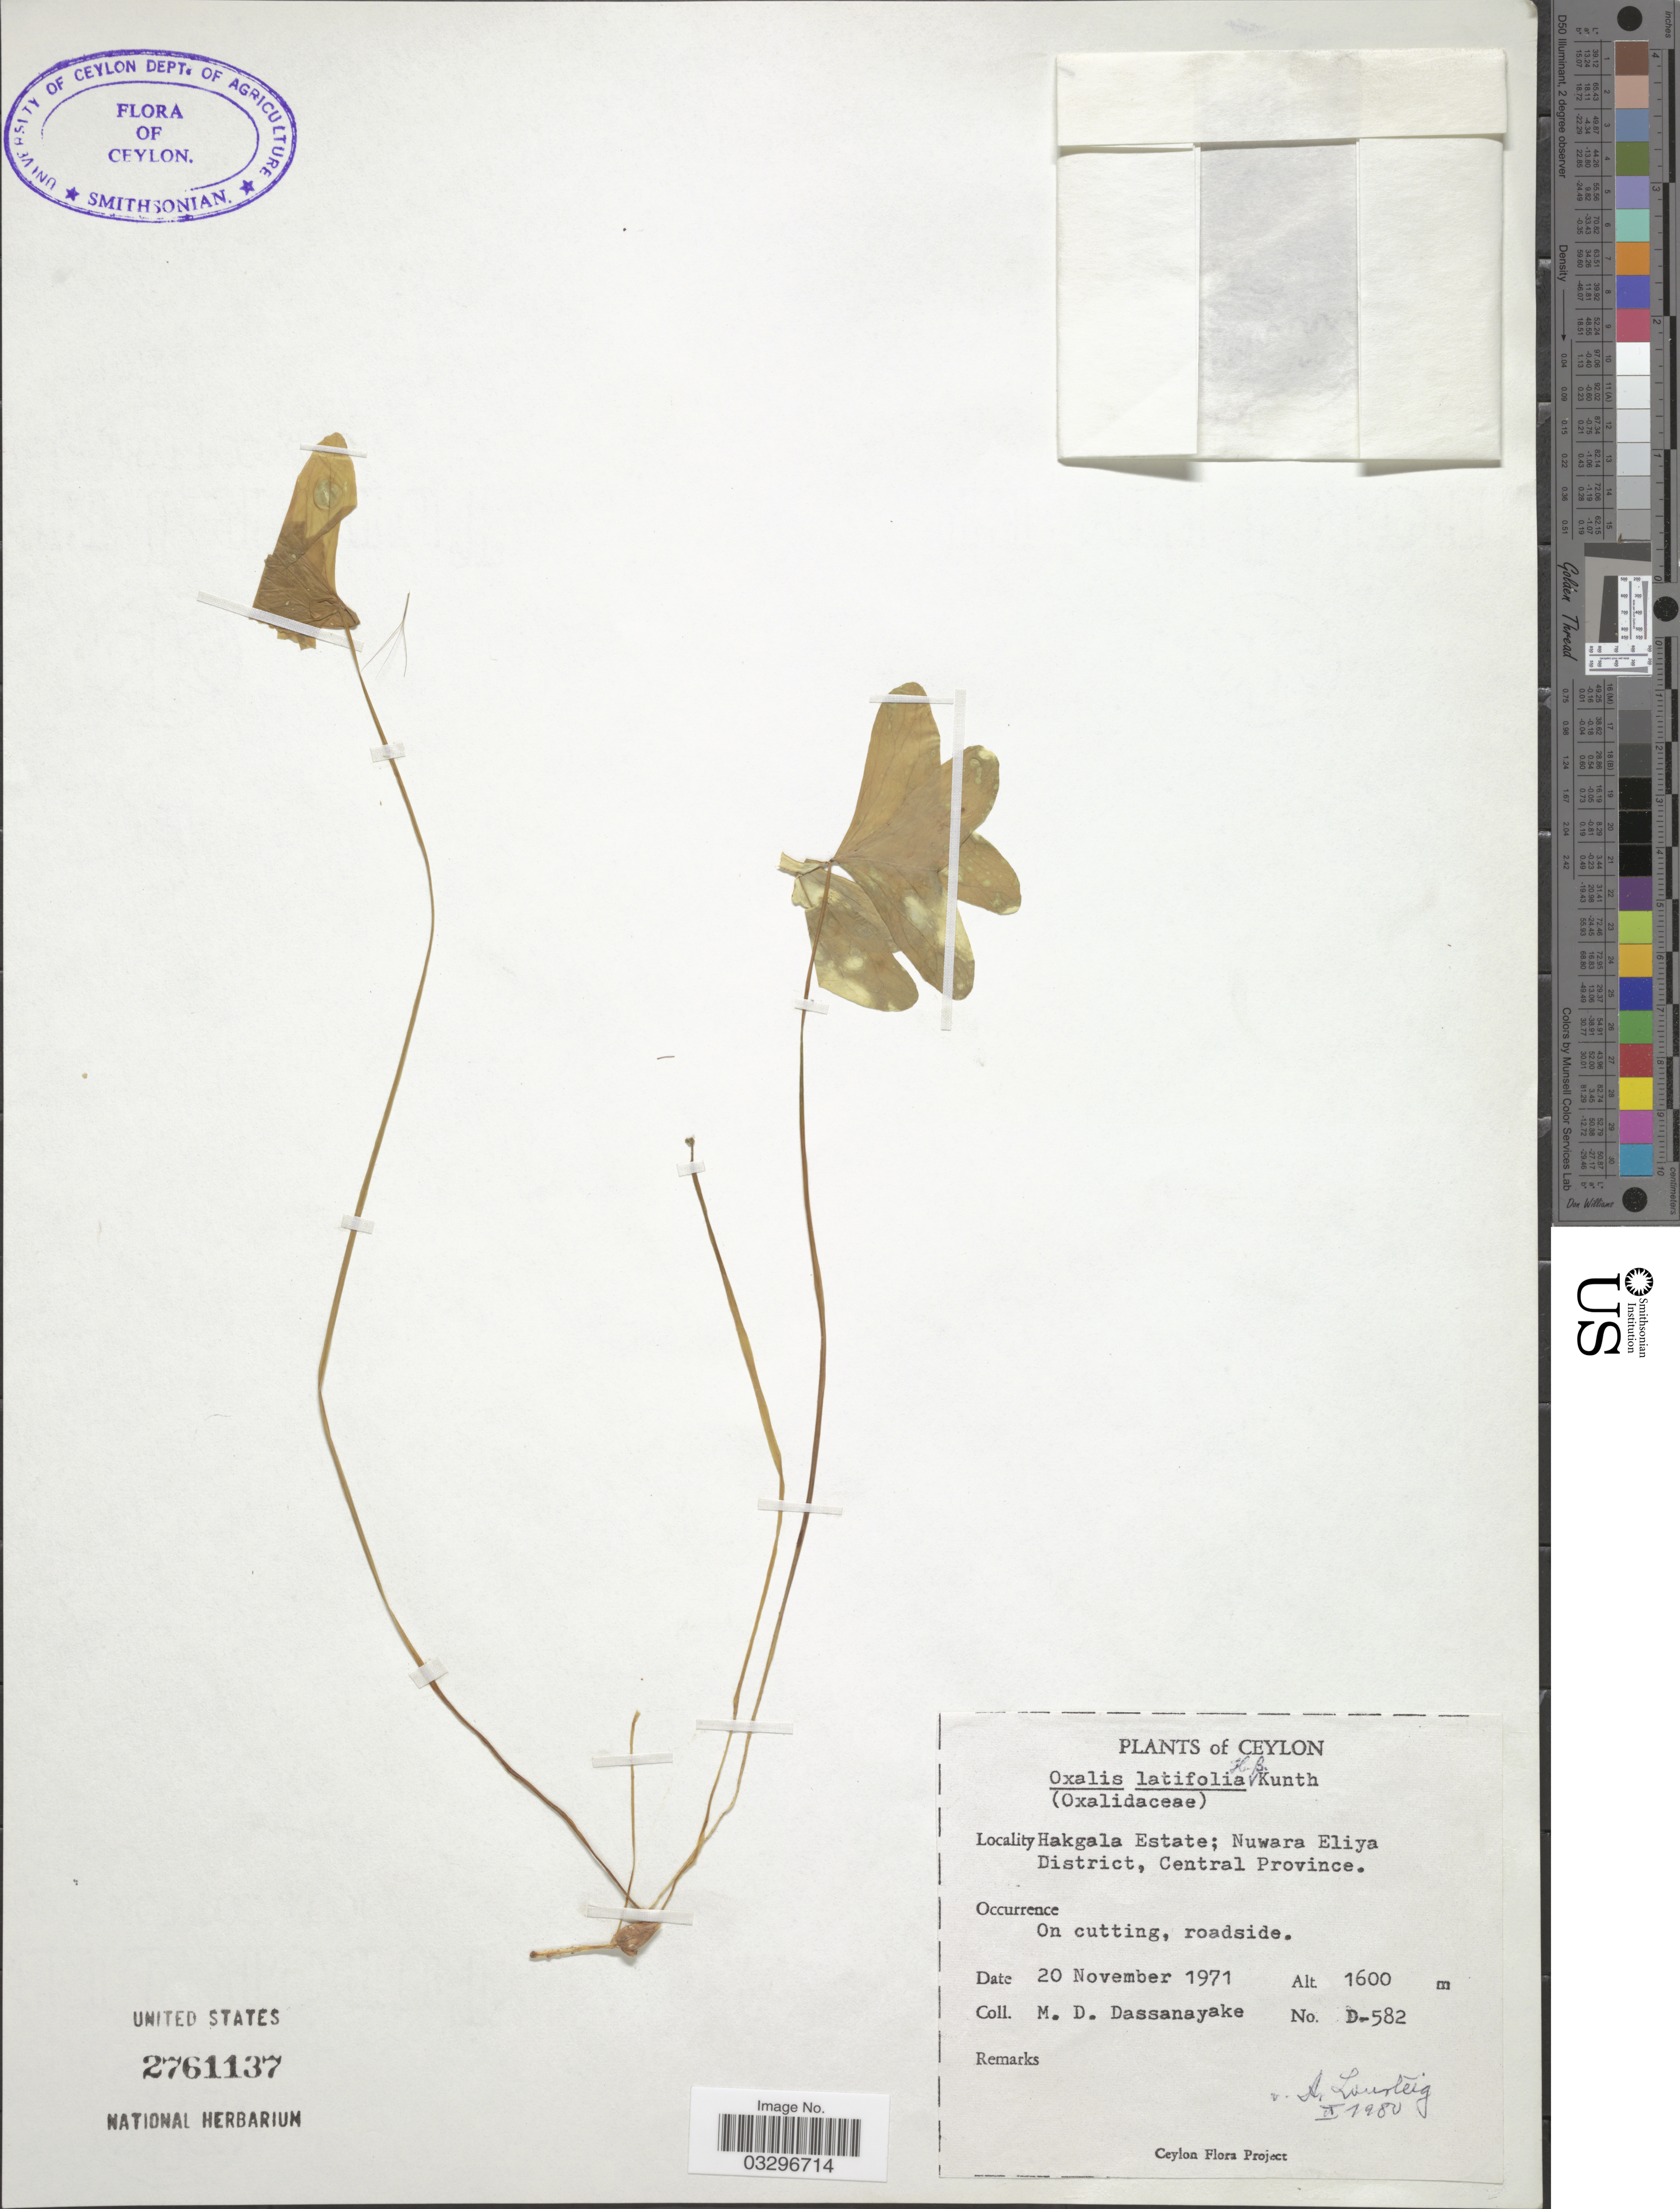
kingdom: Plantae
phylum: Tracheophyta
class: Magnoliopsida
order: Oxalidales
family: Oxalidaceae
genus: Oxalis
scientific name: Oxalis latifolia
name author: Kunth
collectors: M. D. Dassanayake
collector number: D-582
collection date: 1971-11-20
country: Sri Lanka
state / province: Central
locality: Ceylon, Hakgala Estate; Nuwara Eliya District.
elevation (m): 1600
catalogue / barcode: US 2761137